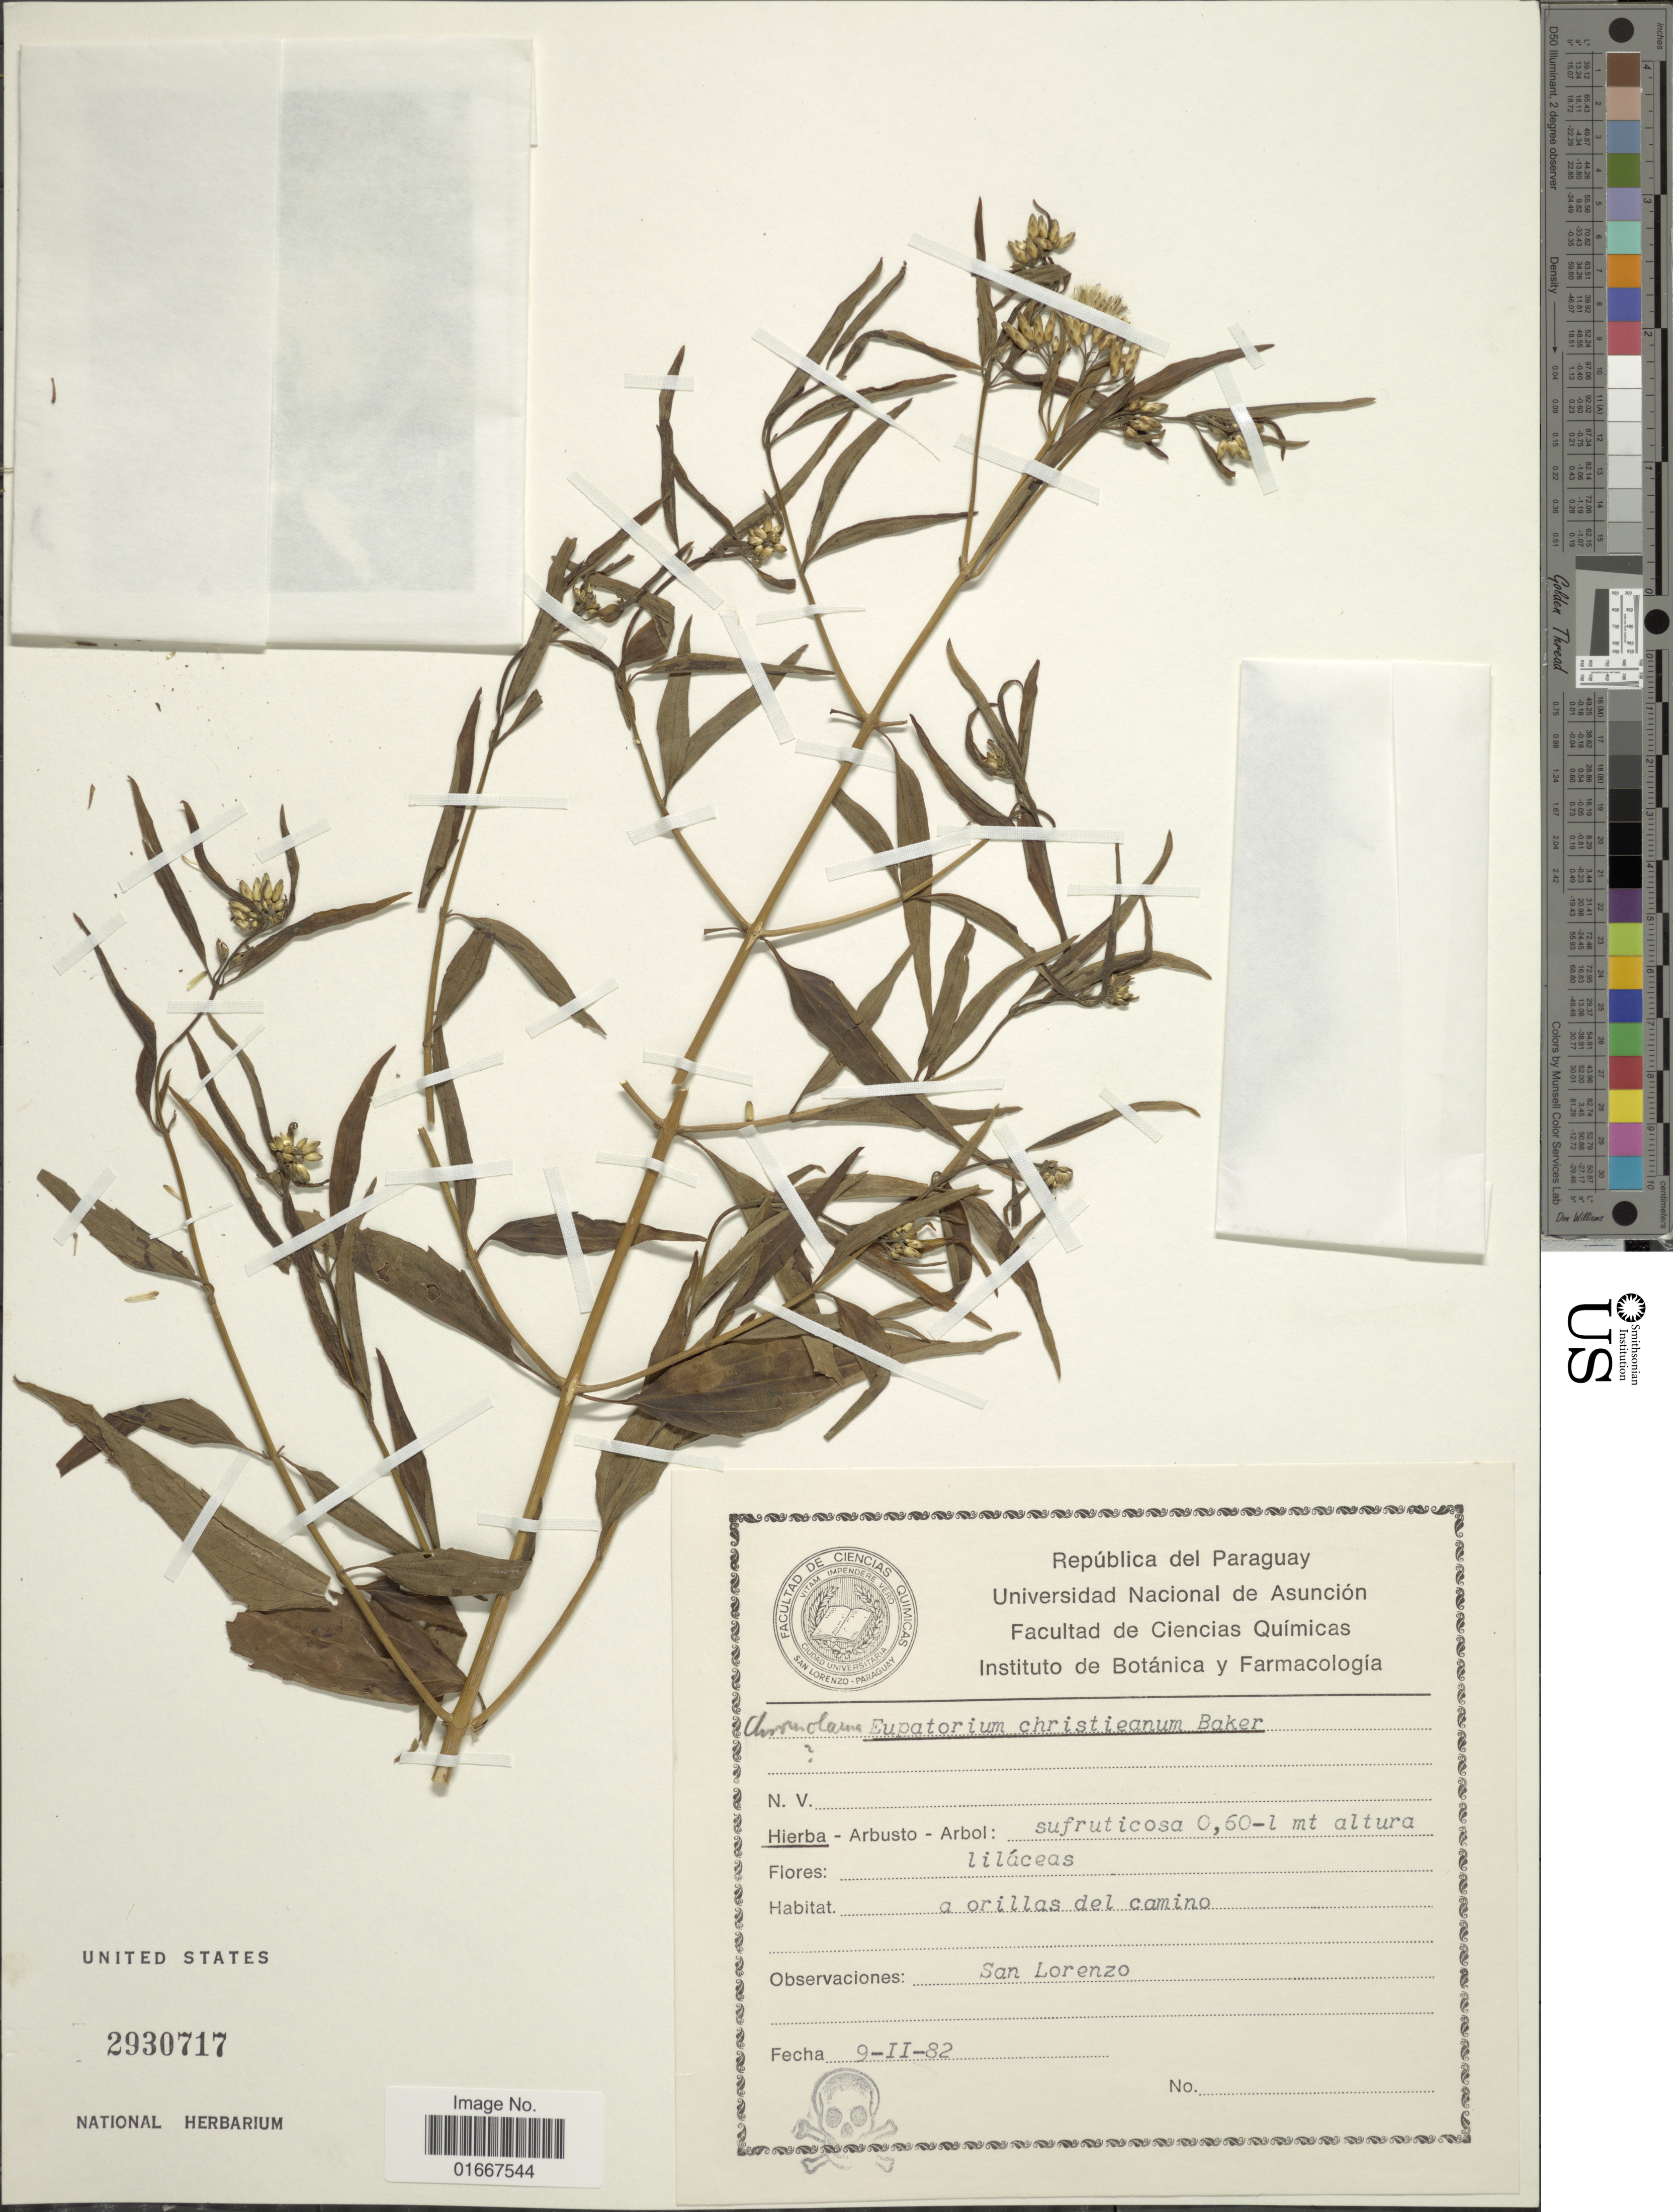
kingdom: Plantae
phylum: Tracheophyta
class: Magnoliopsida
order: Asterales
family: Asteraceae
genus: Chromolaena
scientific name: Chromolaena christieana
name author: (Baker) R.M. King & H. Rob.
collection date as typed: Transcribed d/m/y: 9/2/82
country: Paraguay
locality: San Lorenzo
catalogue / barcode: US 2930717